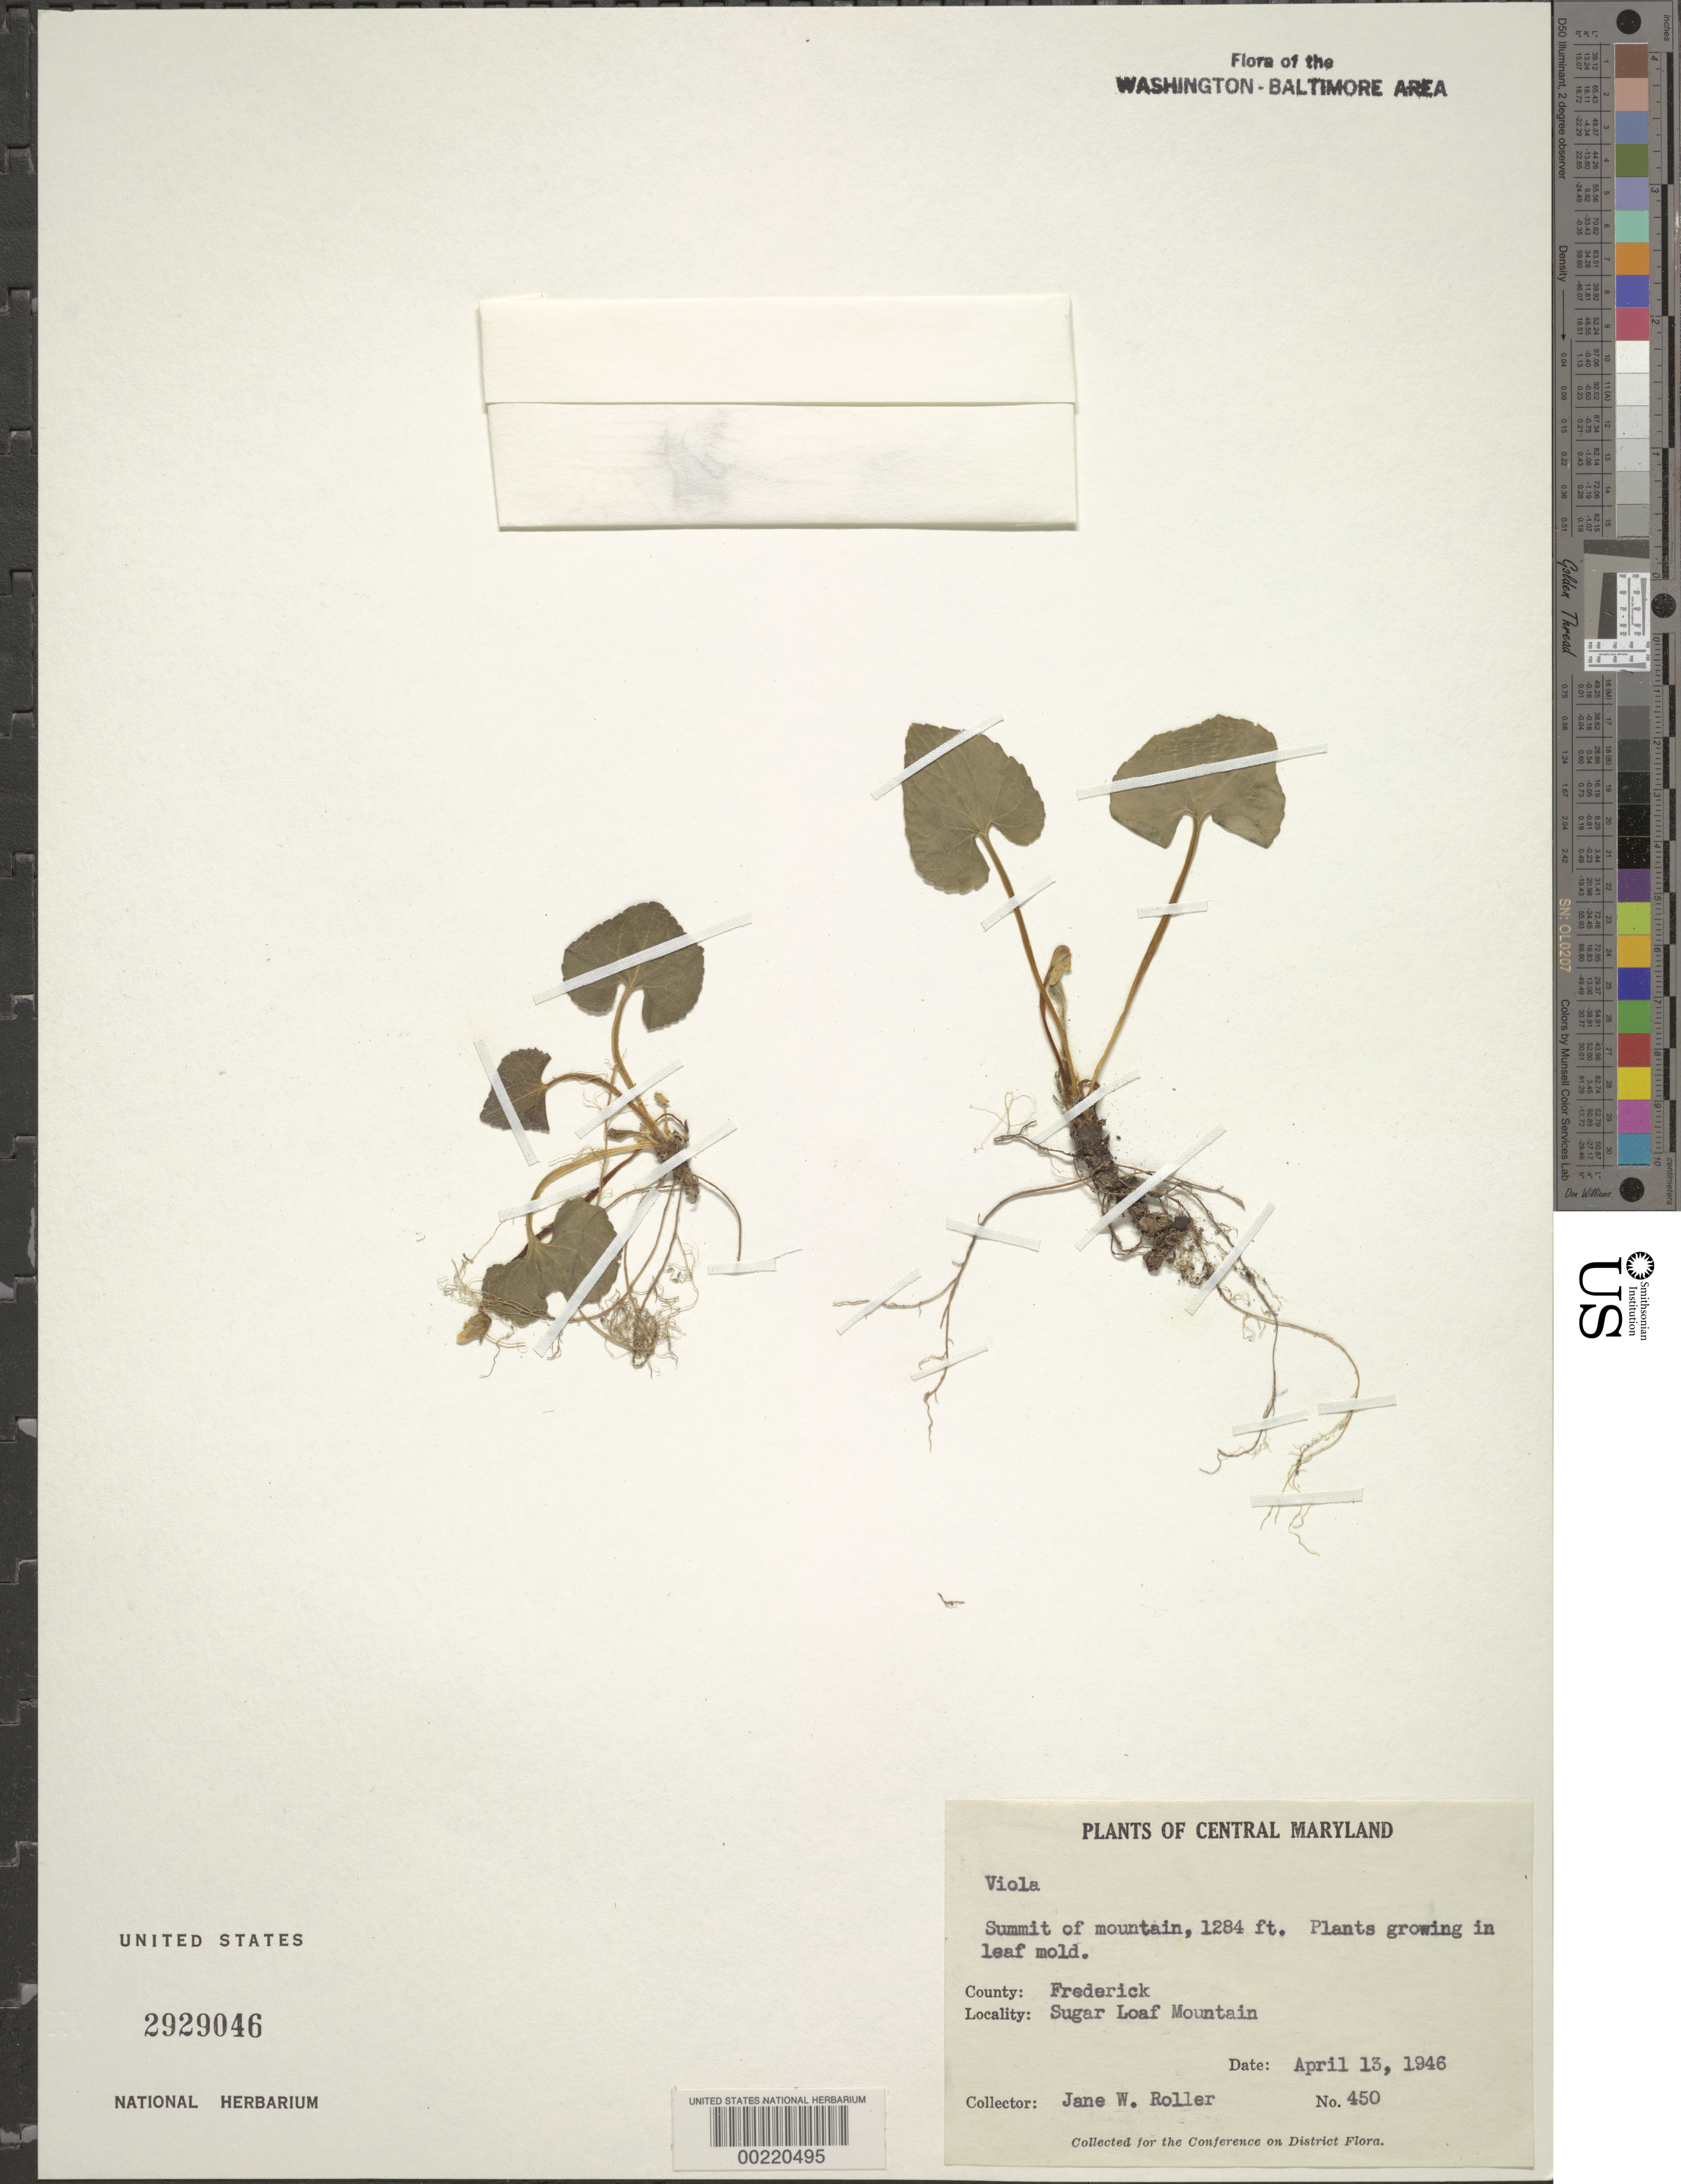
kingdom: Plantae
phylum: Tracheophyta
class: Magnoliopsida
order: Malpighiales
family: Violaceae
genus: Viola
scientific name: Viola sp.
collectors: J. W. Roller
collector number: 450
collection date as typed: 13 Apr 1946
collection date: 1946-04-13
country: United States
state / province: Maryland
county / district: Frederick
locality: Sugar Loaf Mountain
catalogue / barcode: US 2929046